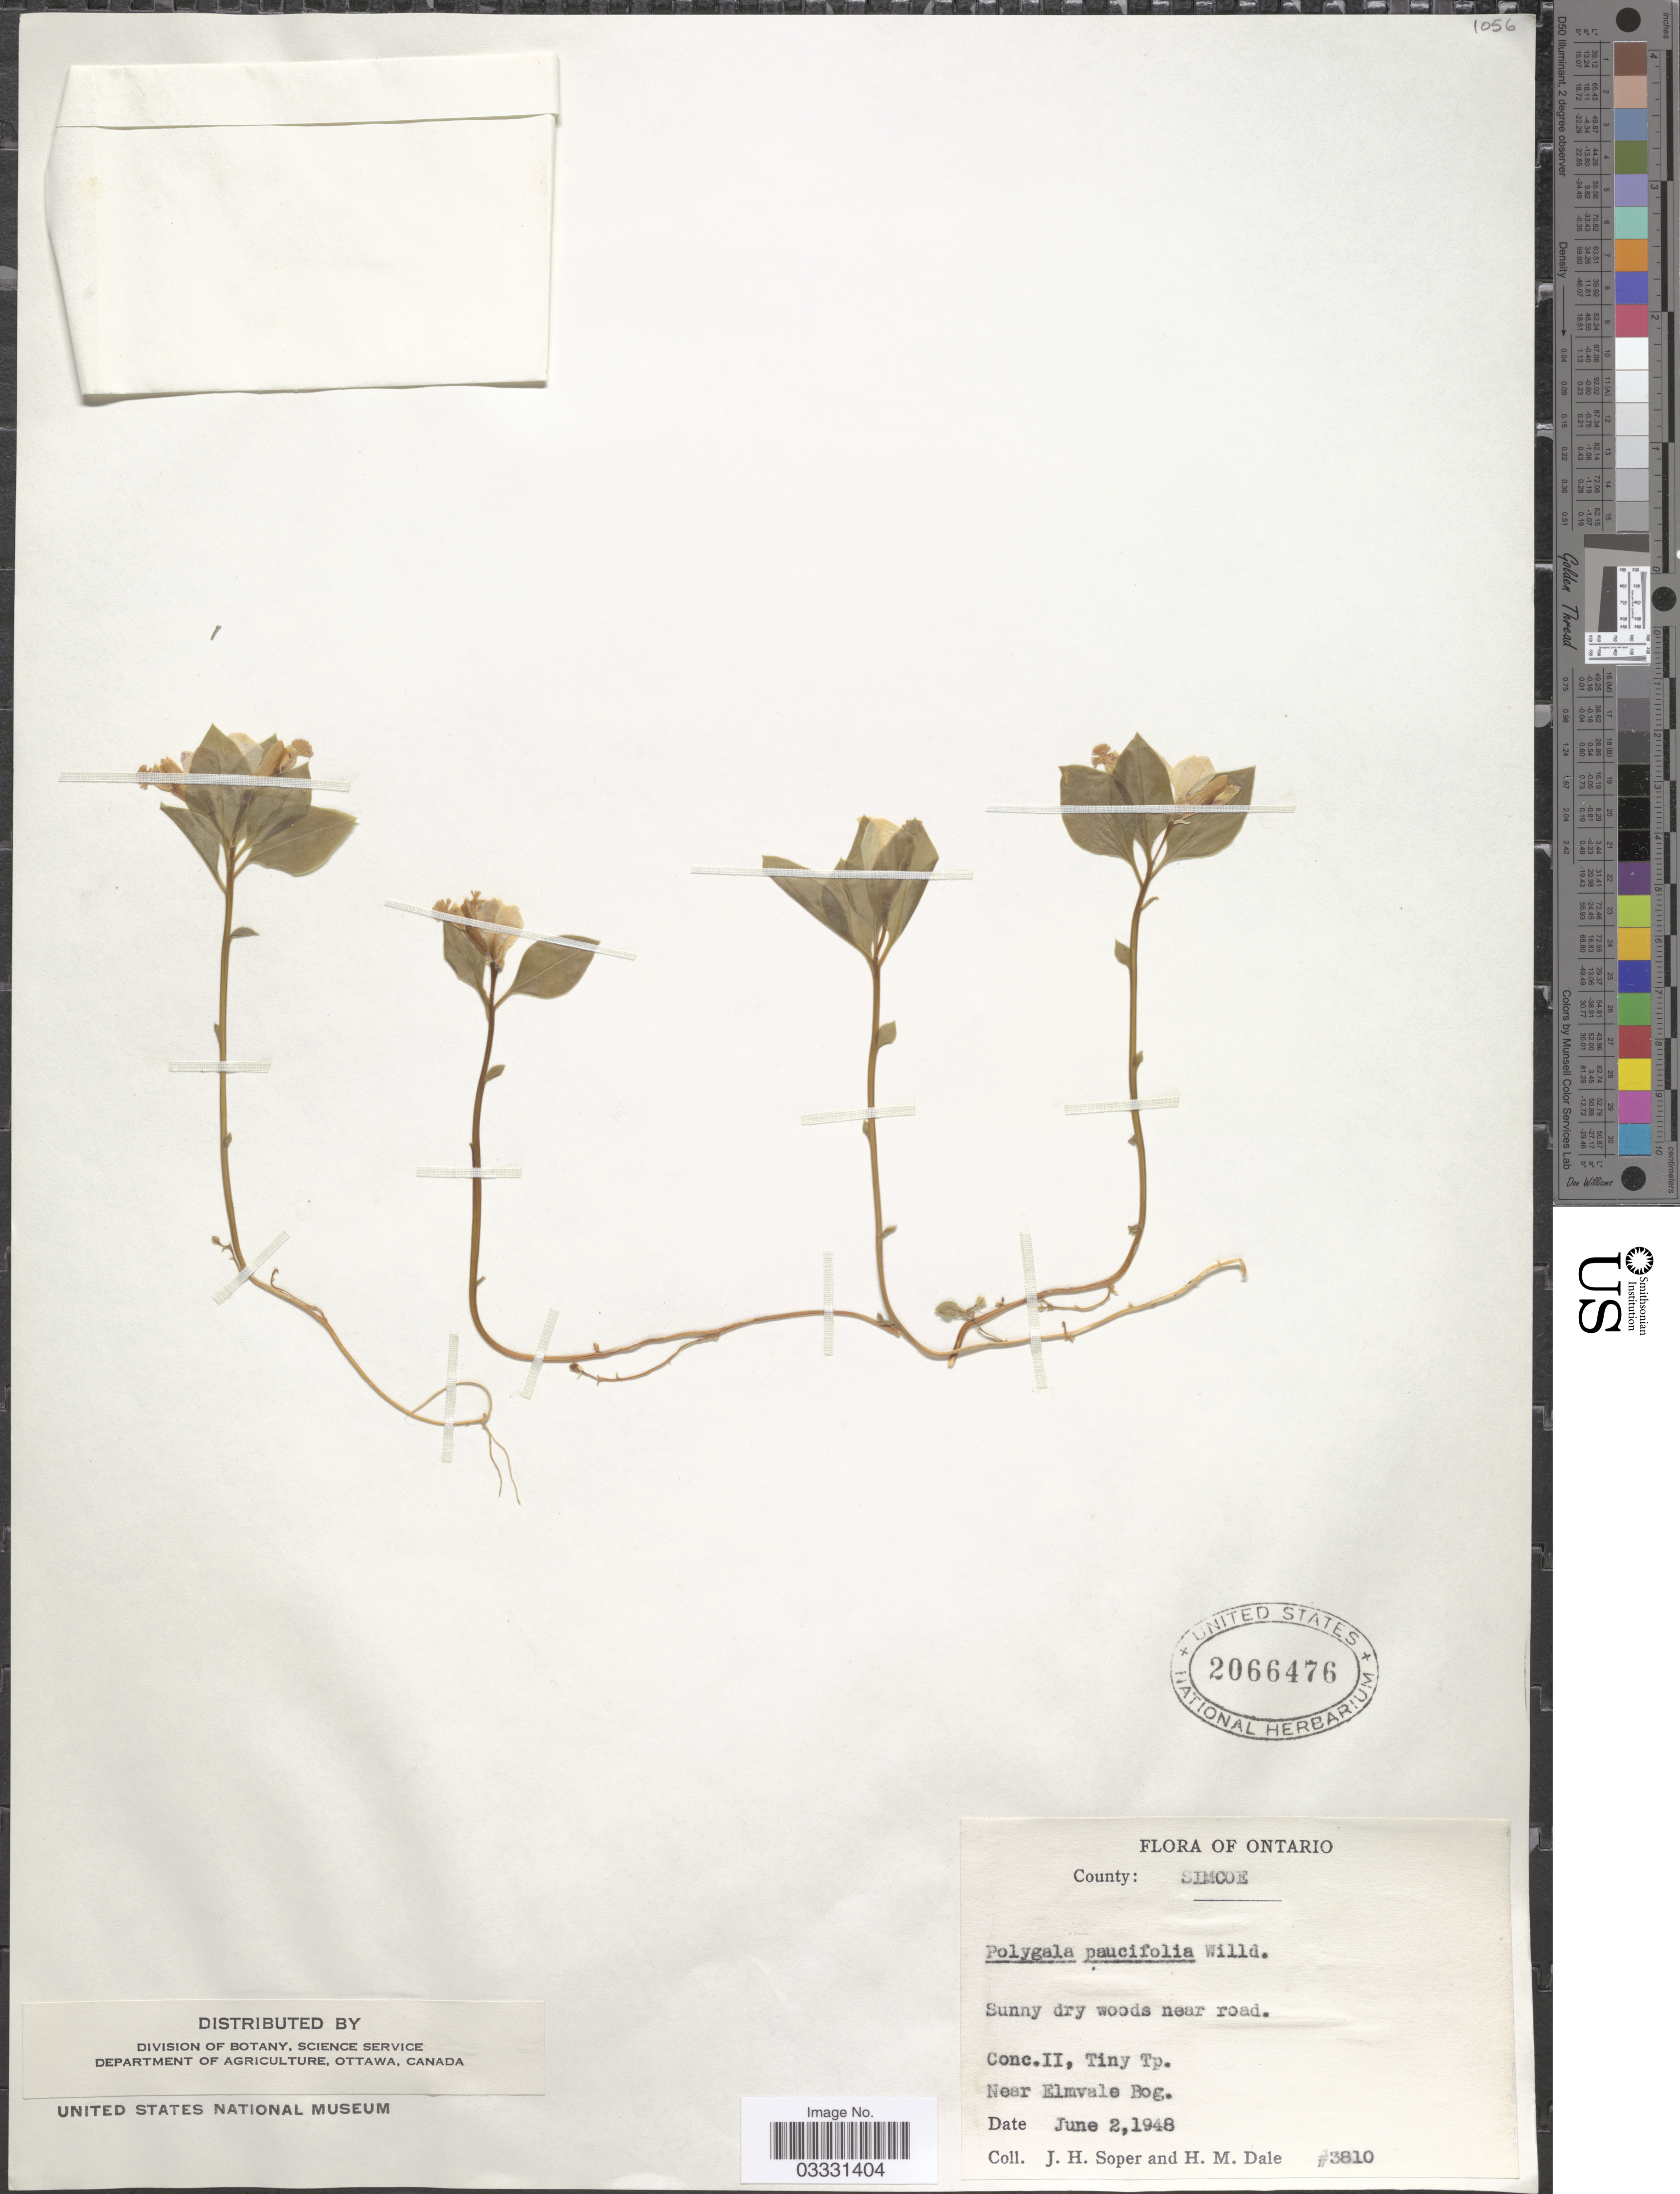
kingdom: Plantae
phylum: Tracheophyta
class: Magnoliopsida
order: Fabales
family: Polygalaceae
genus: Polygaloides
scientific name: Polygaloides paucifolia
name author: (Willd.) J.R. Abbott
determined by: Strong, Mark T., (BOT), Smithsonian Institution - National Museum of Natural History (UNITED STATES)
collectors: J. H. Soper & H. M. Dale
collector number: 3810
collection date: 1948-06-02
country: Canada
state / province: Ontario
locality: County: Simcoe. Conc.II, Tiny Tp. Near Elmvale Bog.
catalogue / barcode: US 2066476